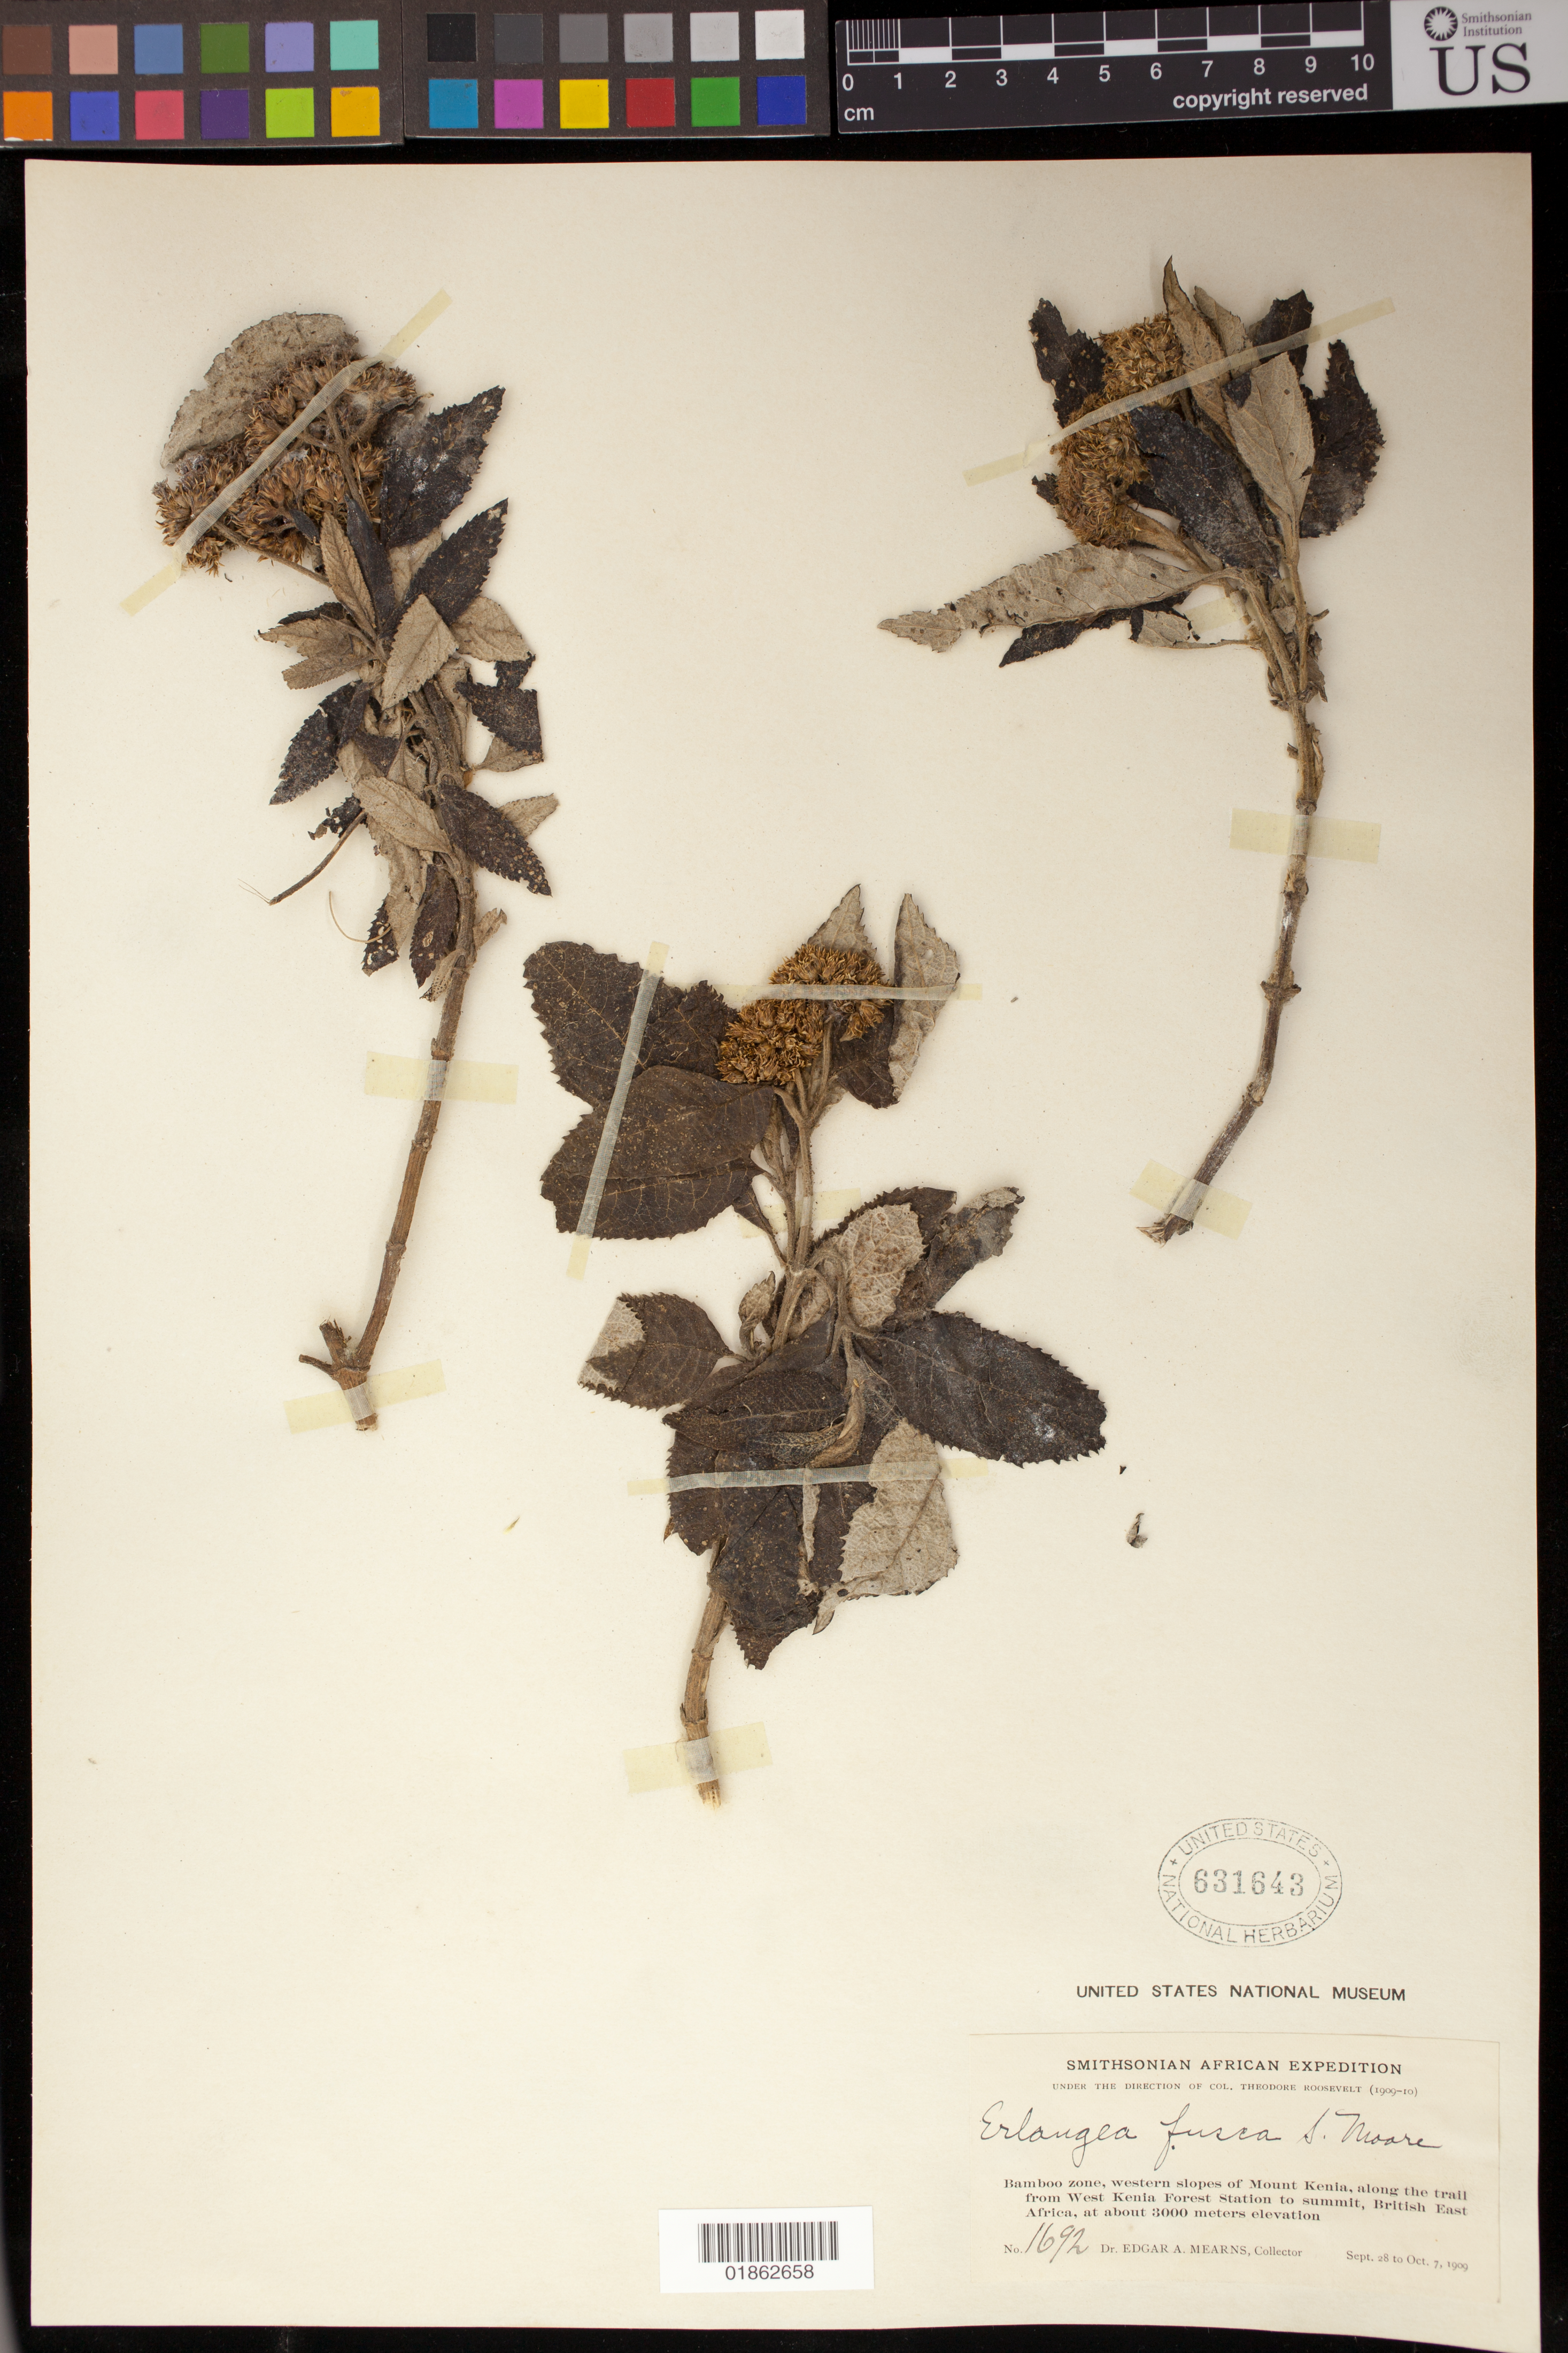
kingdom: Plantae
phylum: Tracheophyta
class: Magnoliopsida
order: Asterales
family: Asteraceae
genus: Erlangea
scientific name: Erlangea fusca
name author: S. Moore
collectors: E. A. Mearns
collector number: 1692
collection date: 1909-09-28/1909-10-07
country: Kenya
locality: Bamboo zone, western slopes of Mount Kenia, along the trail from West Kenia Forest Station to summit, British East Africa.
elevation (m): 3000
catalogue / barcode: US 631643